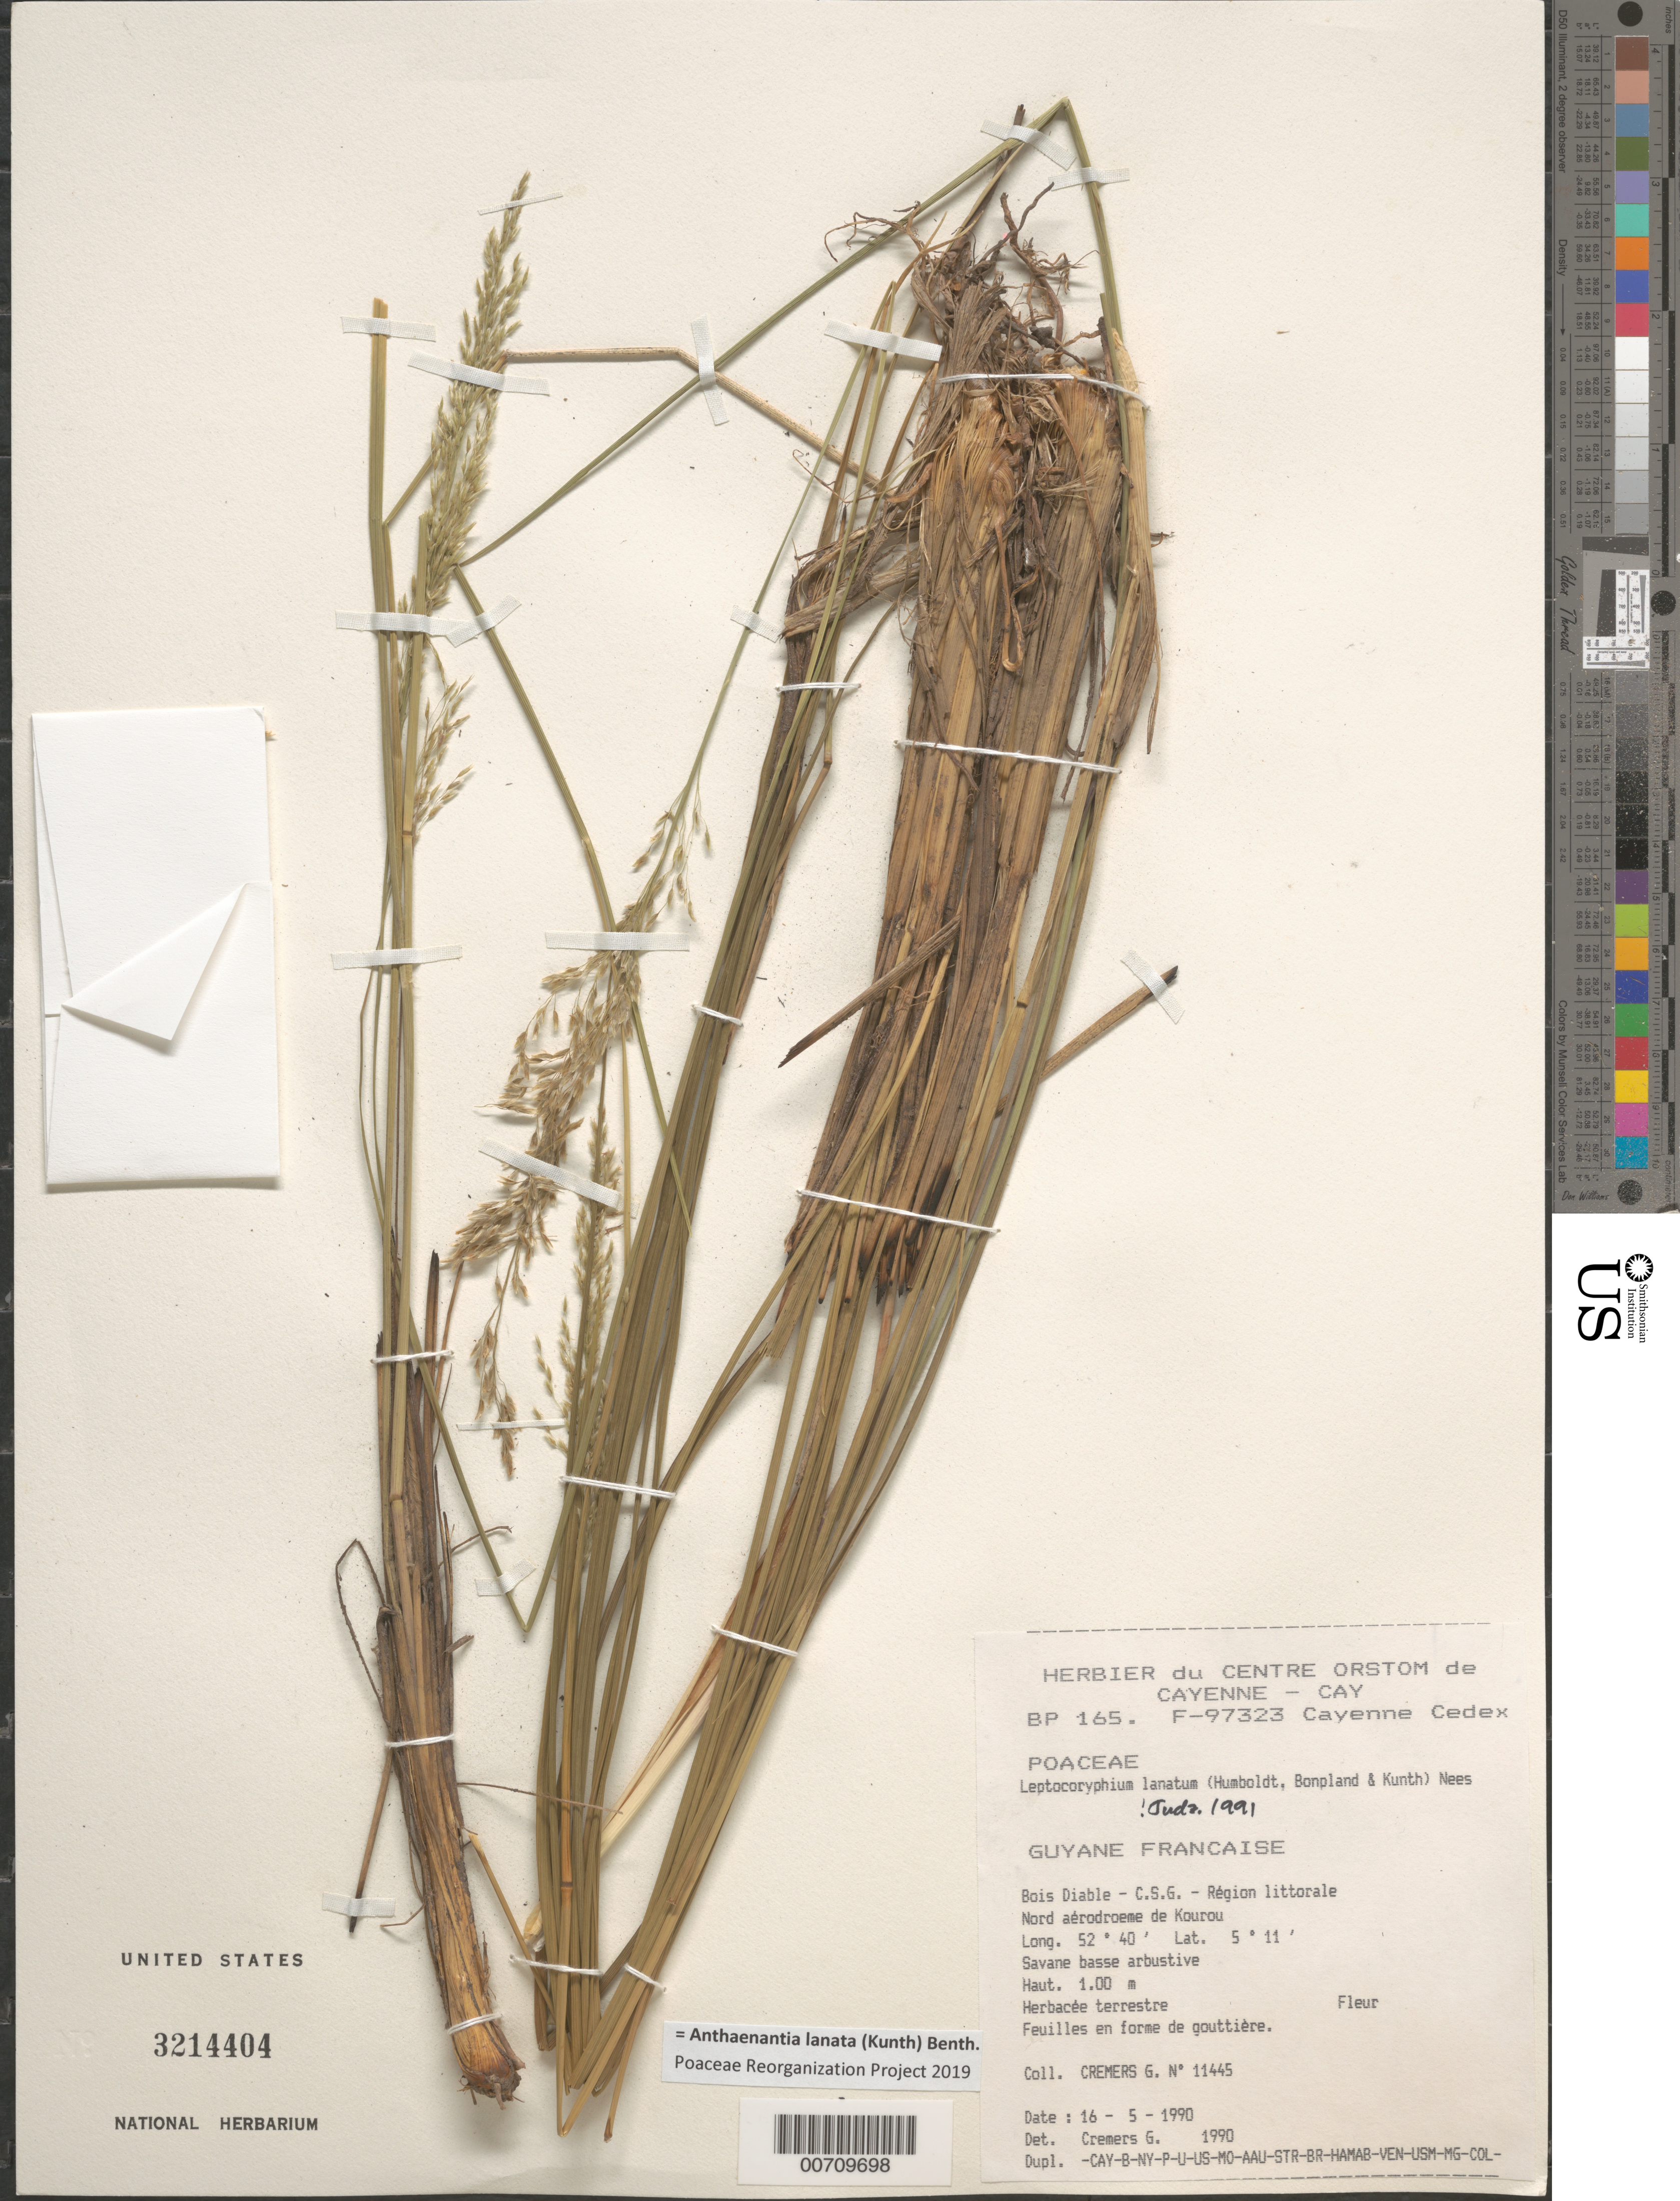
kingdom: Plantae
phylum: Tracheophyta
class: Liliopsida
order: Poales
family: Poaceae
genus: Leptocoryphium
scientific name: Leptocoryphium lanatum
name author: (Kunth) Nees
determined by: Judziewicz, E. J.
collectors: G. Cremers & M. Hoff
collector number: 11445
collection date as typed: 16-May-90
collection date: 1990-05-16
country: French Guiana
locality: Bois Diable, C.S.G.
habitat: Région littorale, low herbaceous savanna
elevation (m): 5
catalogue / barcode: US 3214404